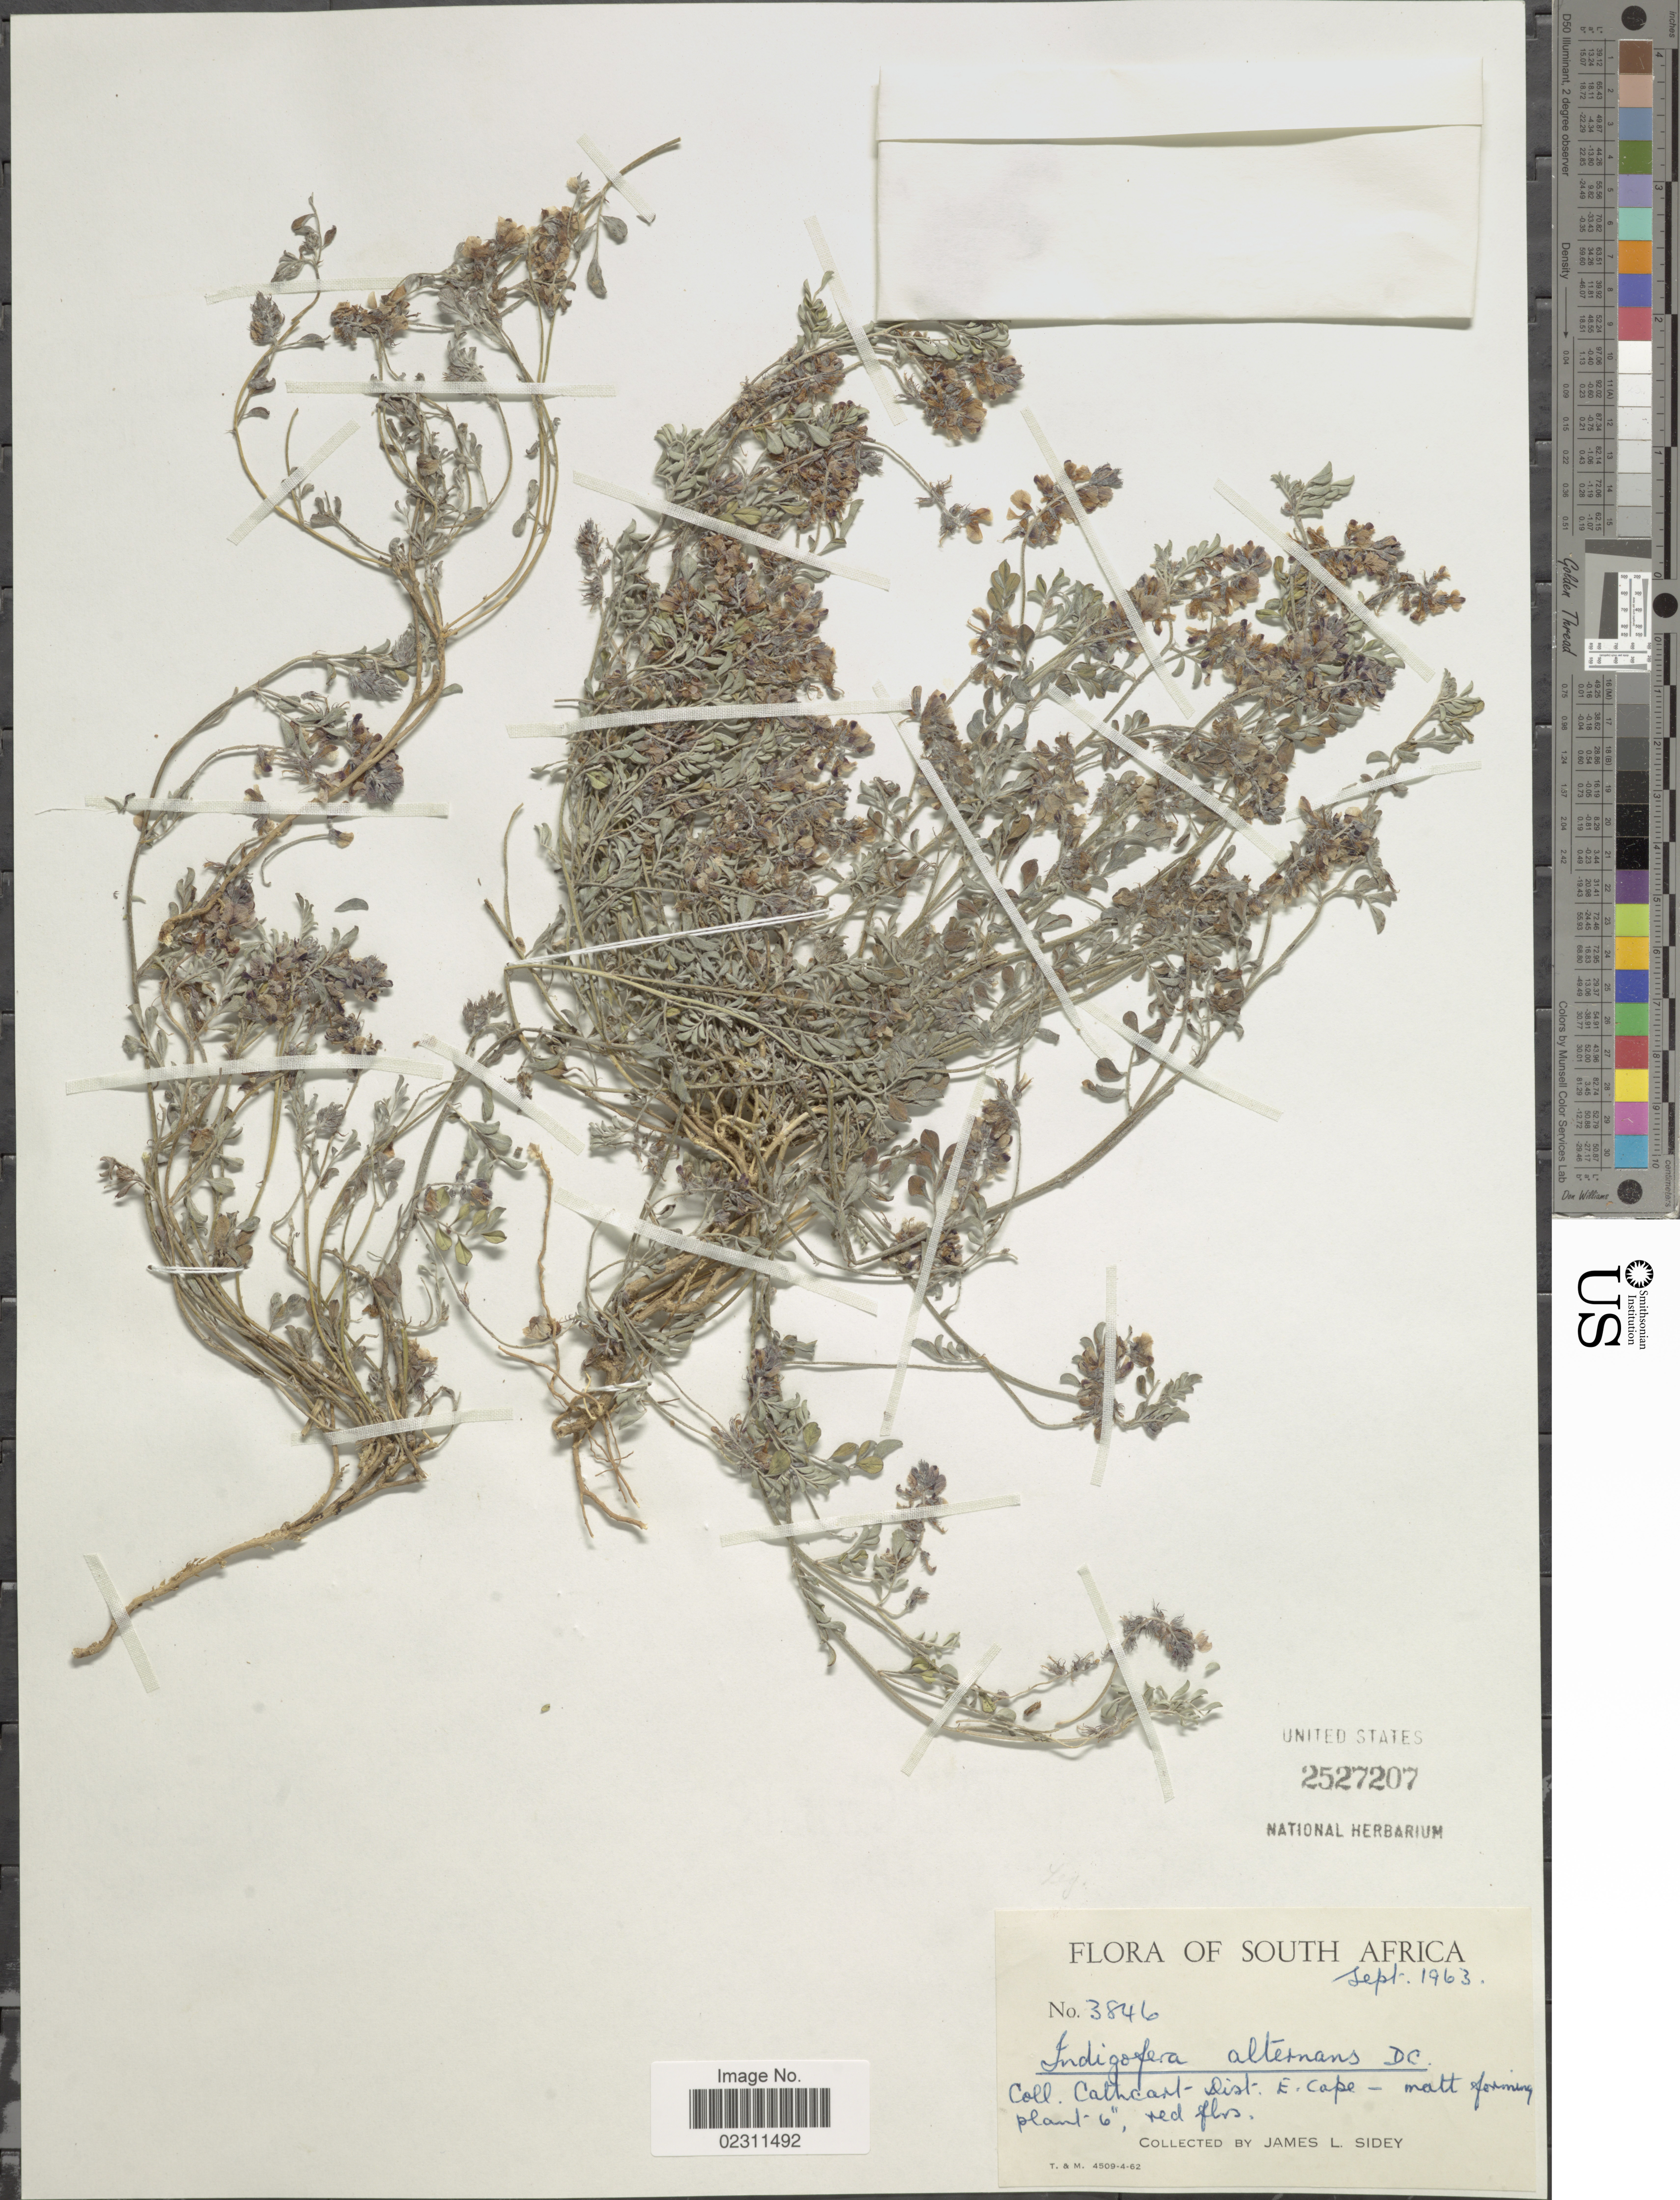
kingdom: Plantae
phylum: Tracheophyta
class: Magnoliopsida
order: Fabales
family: Fabaceae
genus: Indigofera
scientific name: Indigofera alternans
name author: DC.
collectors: J. L. Sidey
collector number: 3846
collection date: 1963-09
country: South Africa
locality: Cathcart-Dist. E. Cape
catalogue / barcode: US 2527207